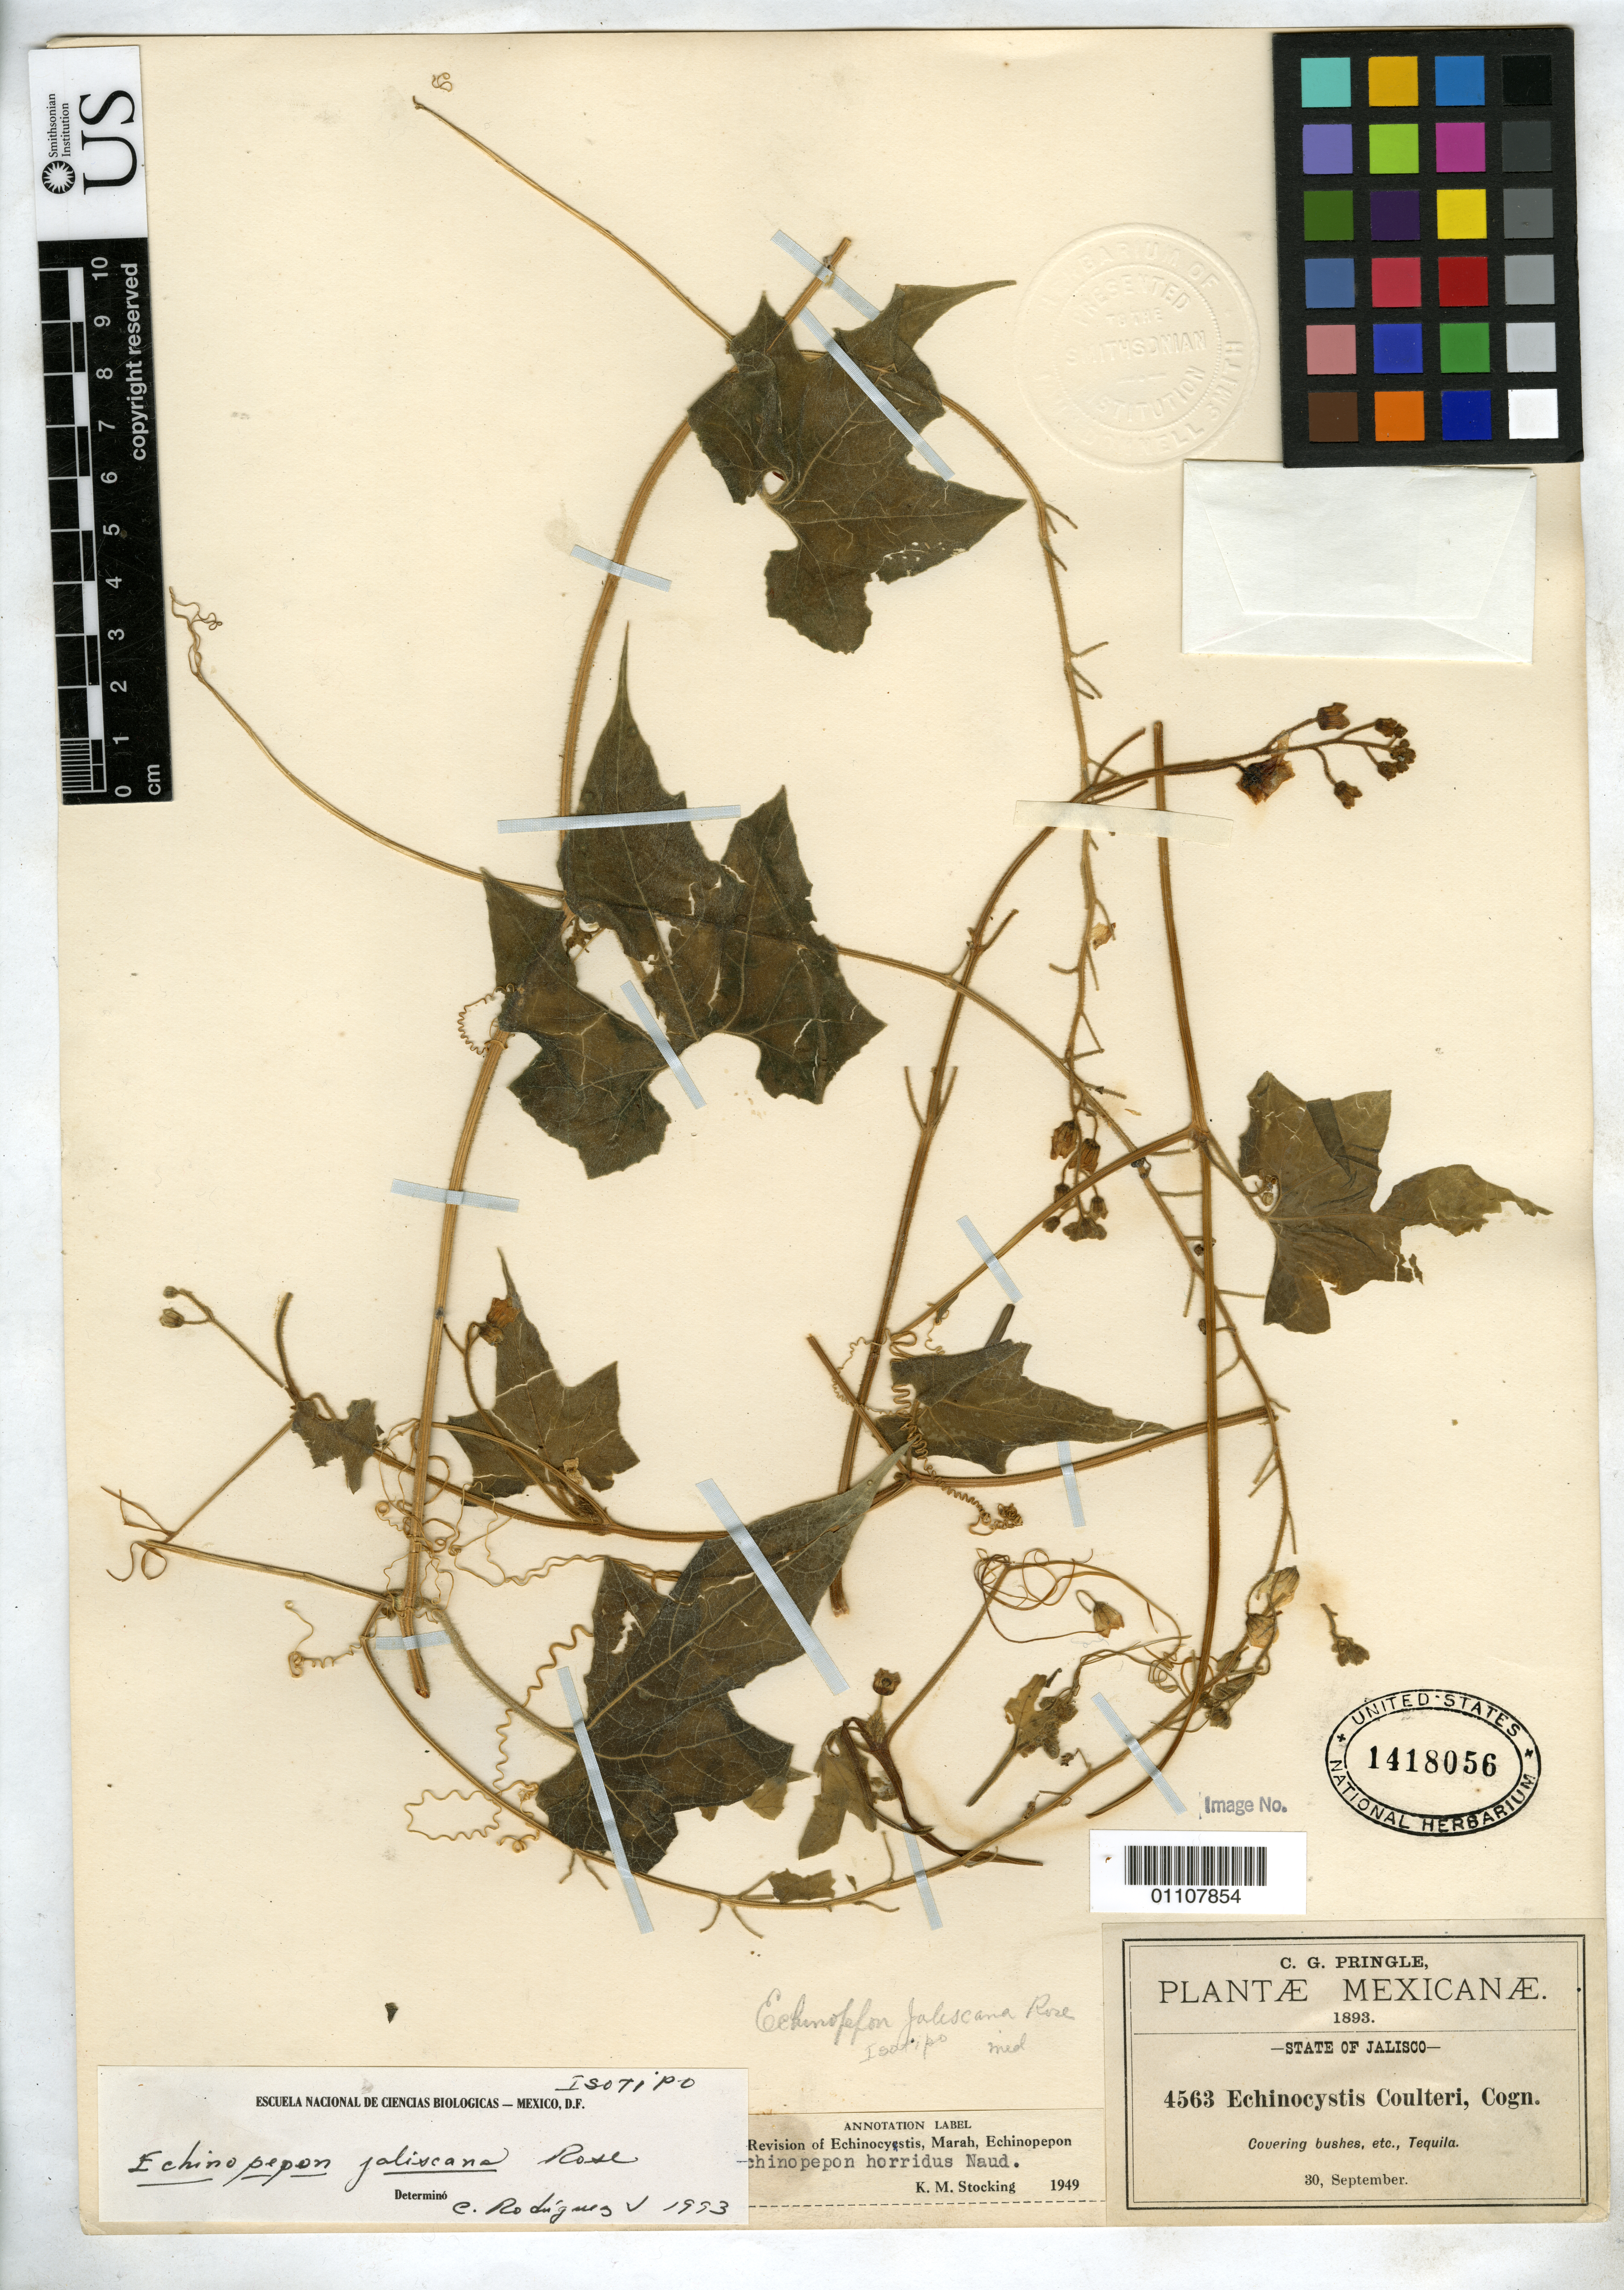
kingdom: Plantae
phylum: Tracheophyta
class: Magnoliopsida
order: Cucurbitales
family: Cucurbitaceae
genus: Echinopepon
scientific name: Echinopepon jaliscanus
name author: Rose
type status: Isotype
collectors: C. G. Pringle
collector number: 4563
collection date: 1893-09-30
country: Mexico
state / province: Jalisco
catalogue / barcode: US 1418056